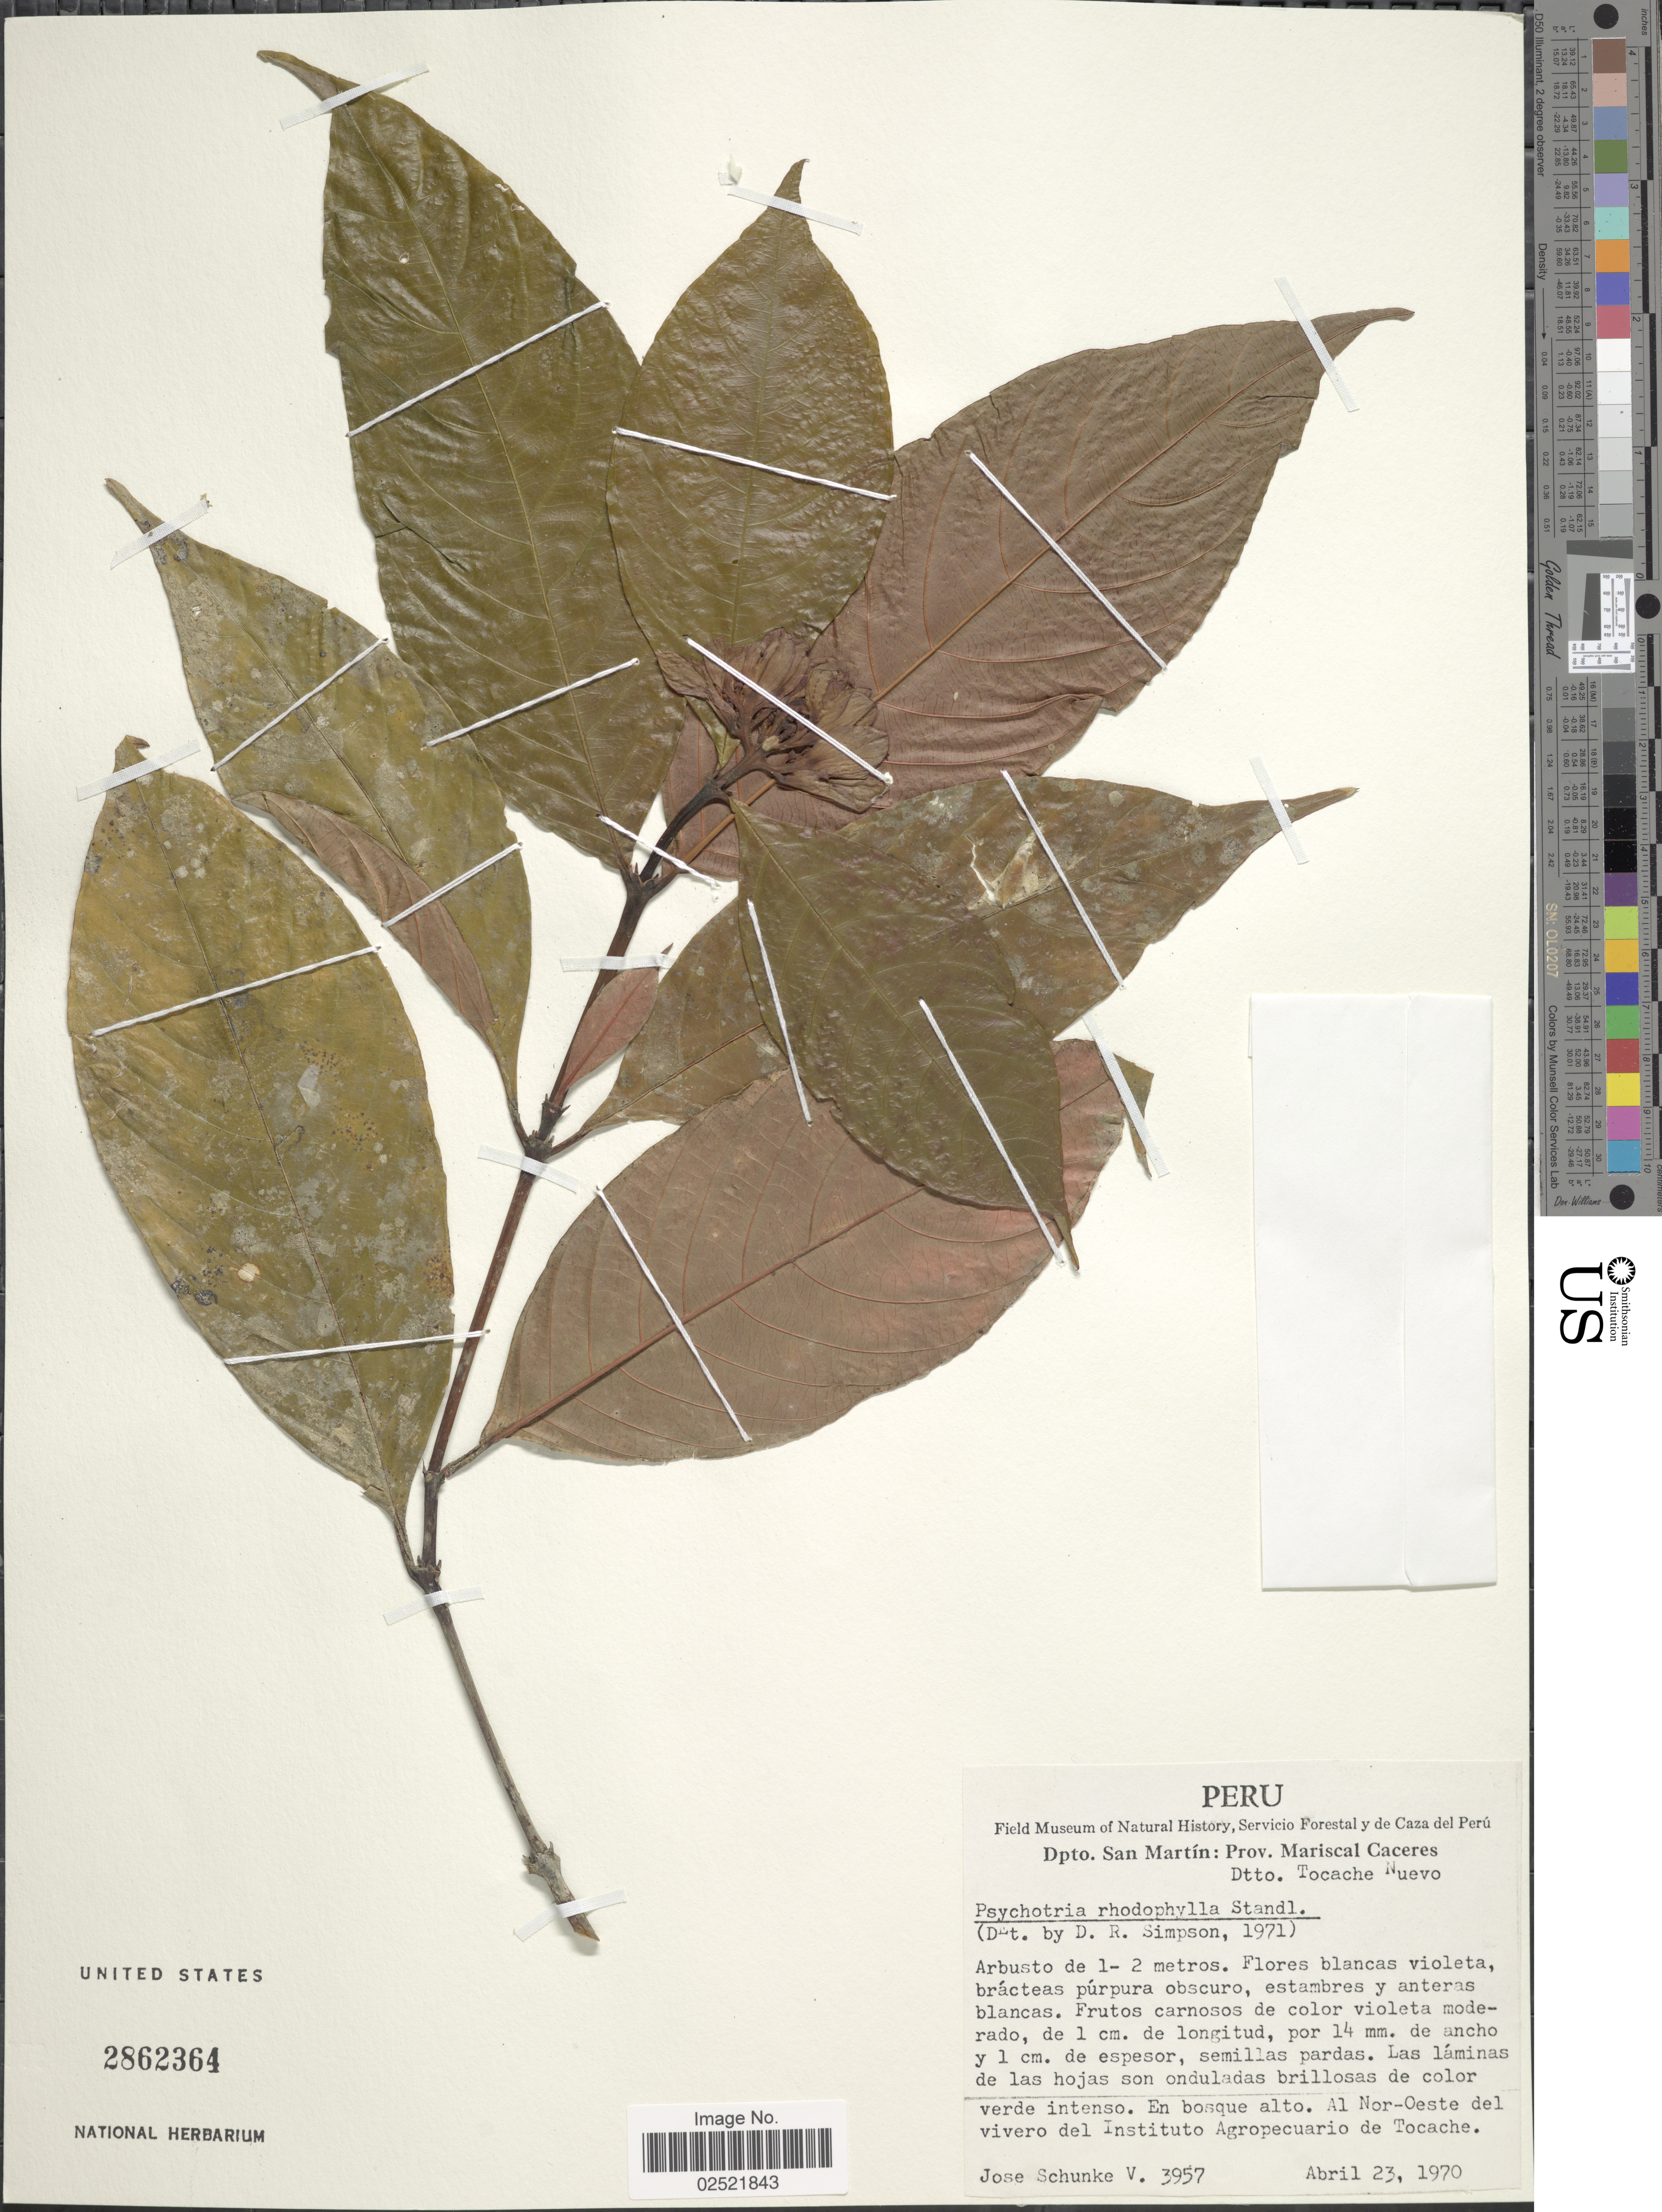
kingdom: Plantae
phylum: Tracheophyta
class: Magnoliopsida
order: Gentianales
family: Rubiaceae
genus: Psychotria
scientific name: Psychotria rhodophylla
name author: Standl.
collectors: J. Schunke Vigo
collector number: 3957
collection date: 1970-04-23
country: Peru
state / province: San Martín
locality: Prov. Mariscal Caceres, Dtto. Tocache Nuevo, al Nor-Oeste del vivero del Instituto Agropecuario de Tocache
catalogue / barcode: US 2862364